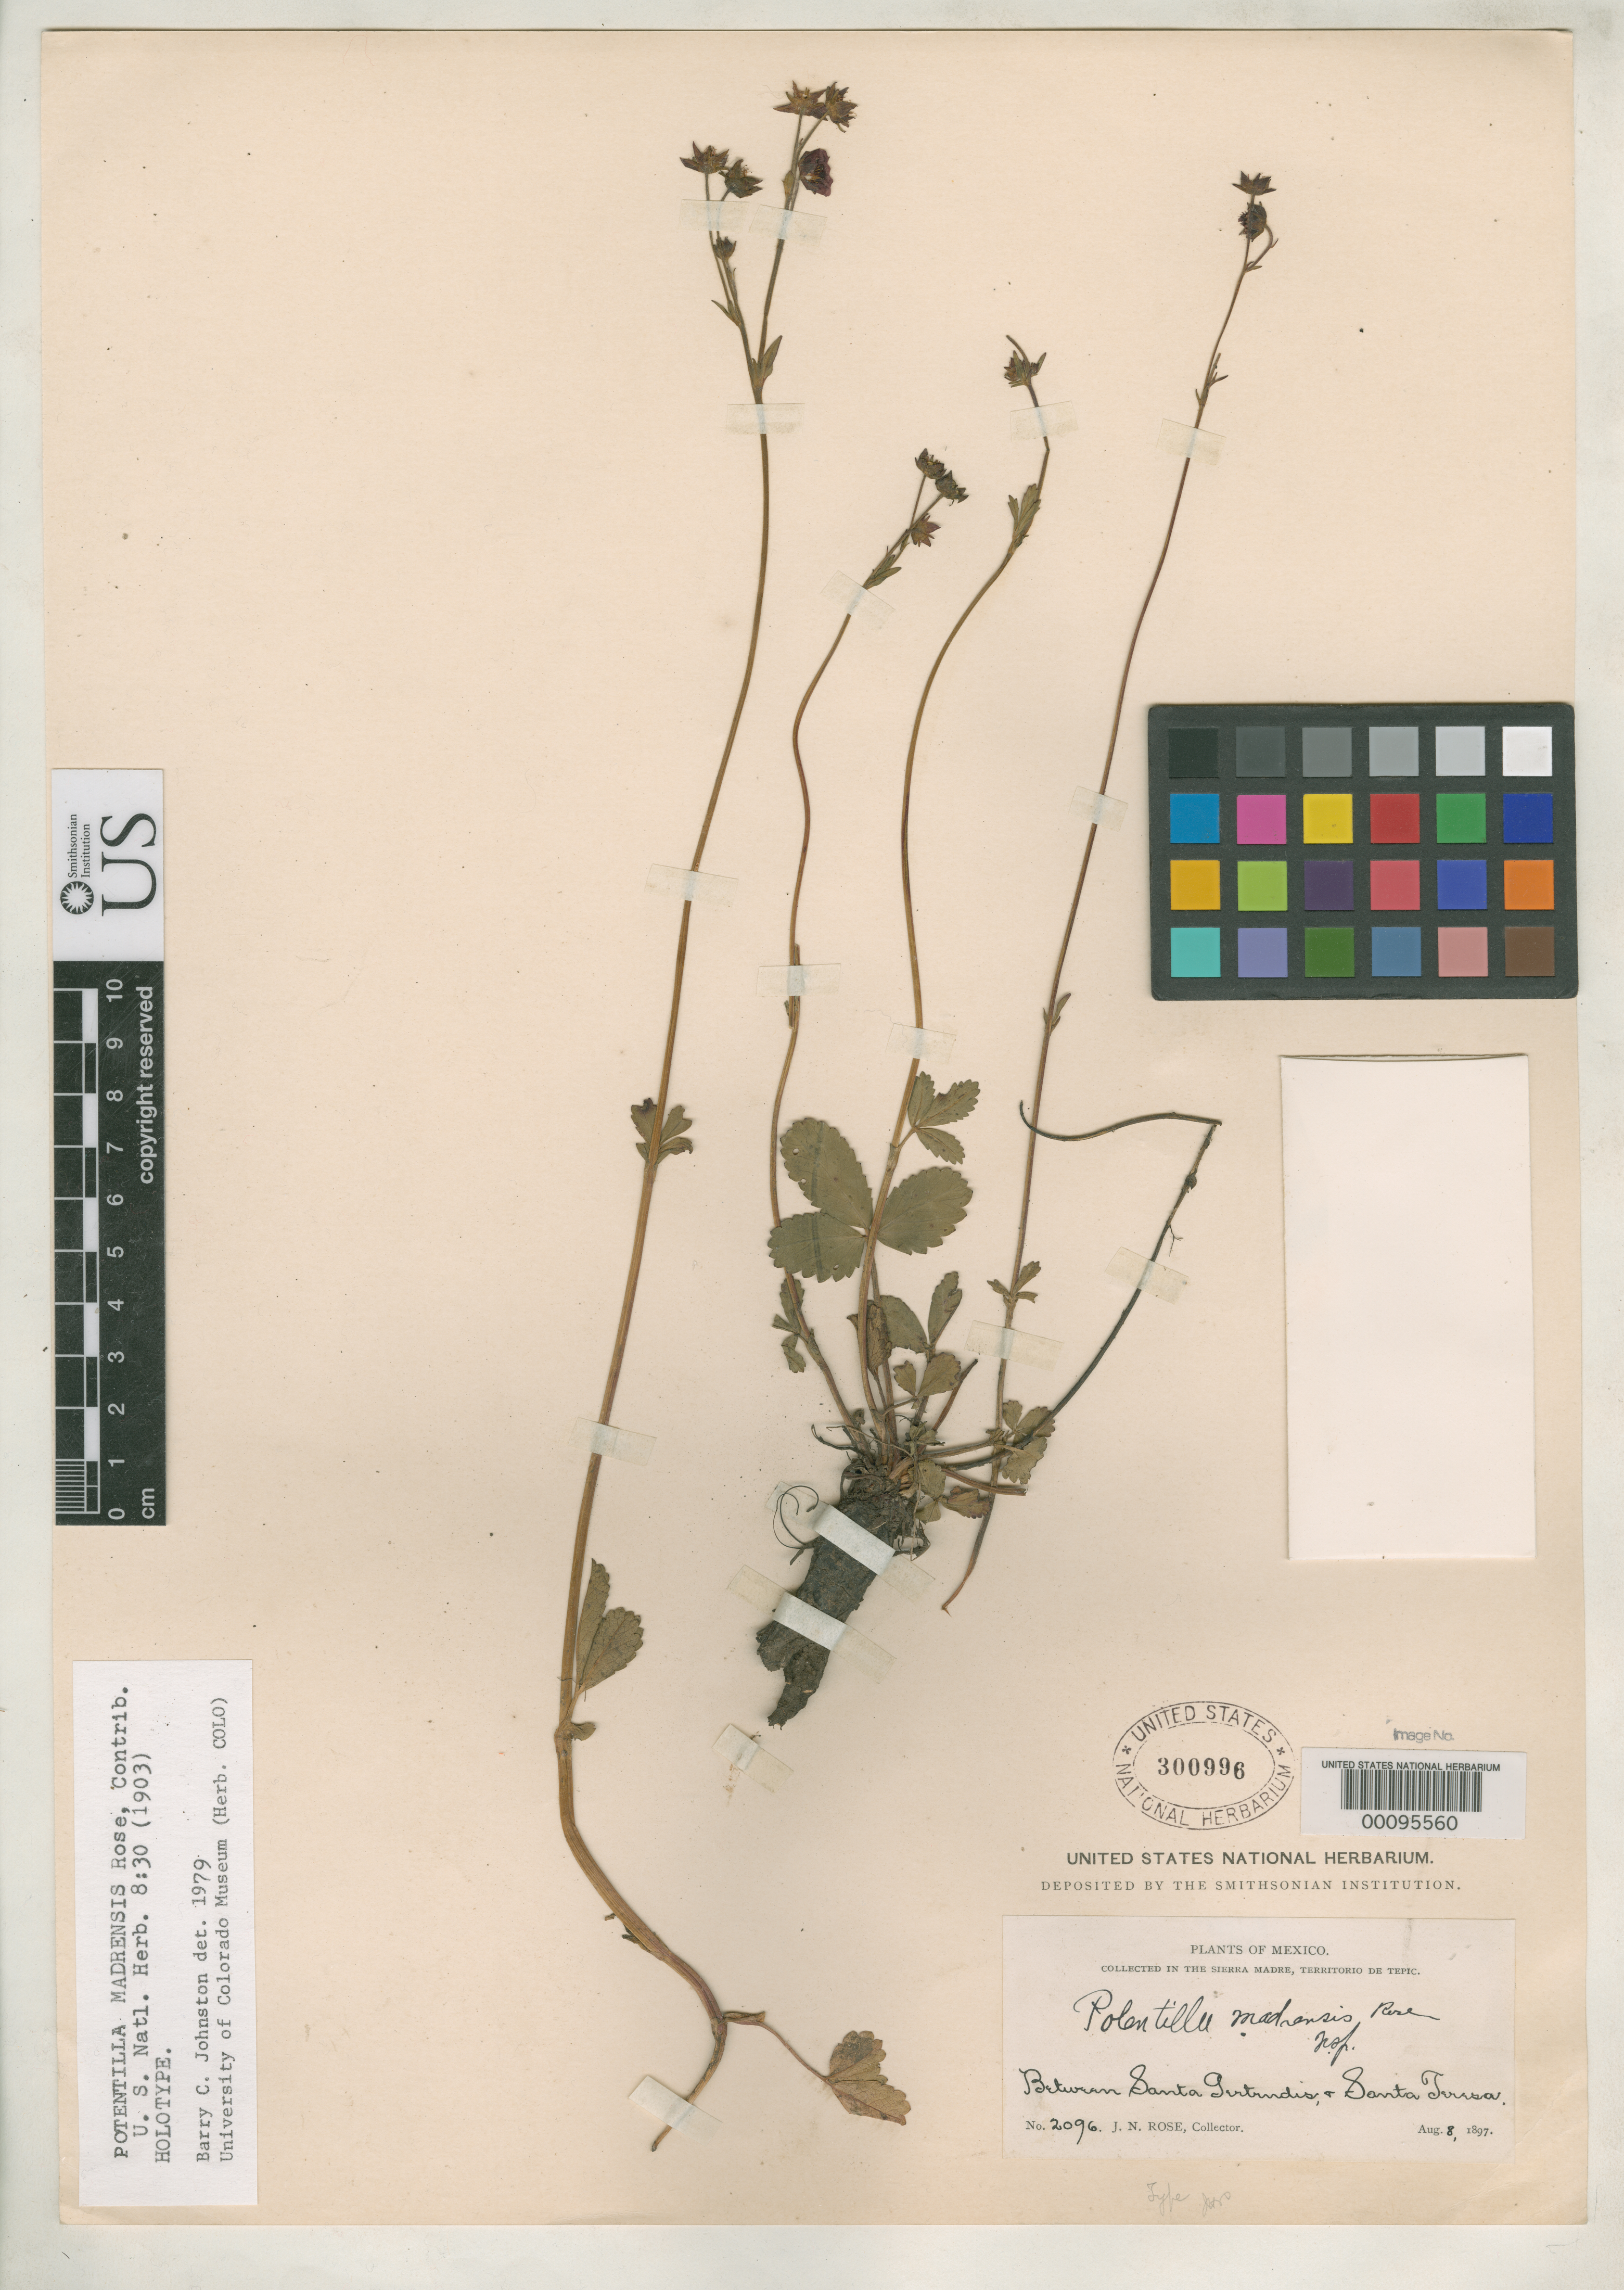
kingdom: Plantae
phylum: Tracheophyta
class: Magnoliopsida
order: Rosales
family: Rosaceae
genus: Potentilla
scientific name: Potentilla madrensis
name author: Rose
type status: Holotype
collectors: J. N. Rose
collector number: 2096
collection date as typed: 08 Aug 1897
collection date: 1897-08-08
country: Mexico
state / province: Nayarit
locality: Tepic Terr., between Santa Gertrudis & Santa Teresa.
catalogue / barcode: US 300996